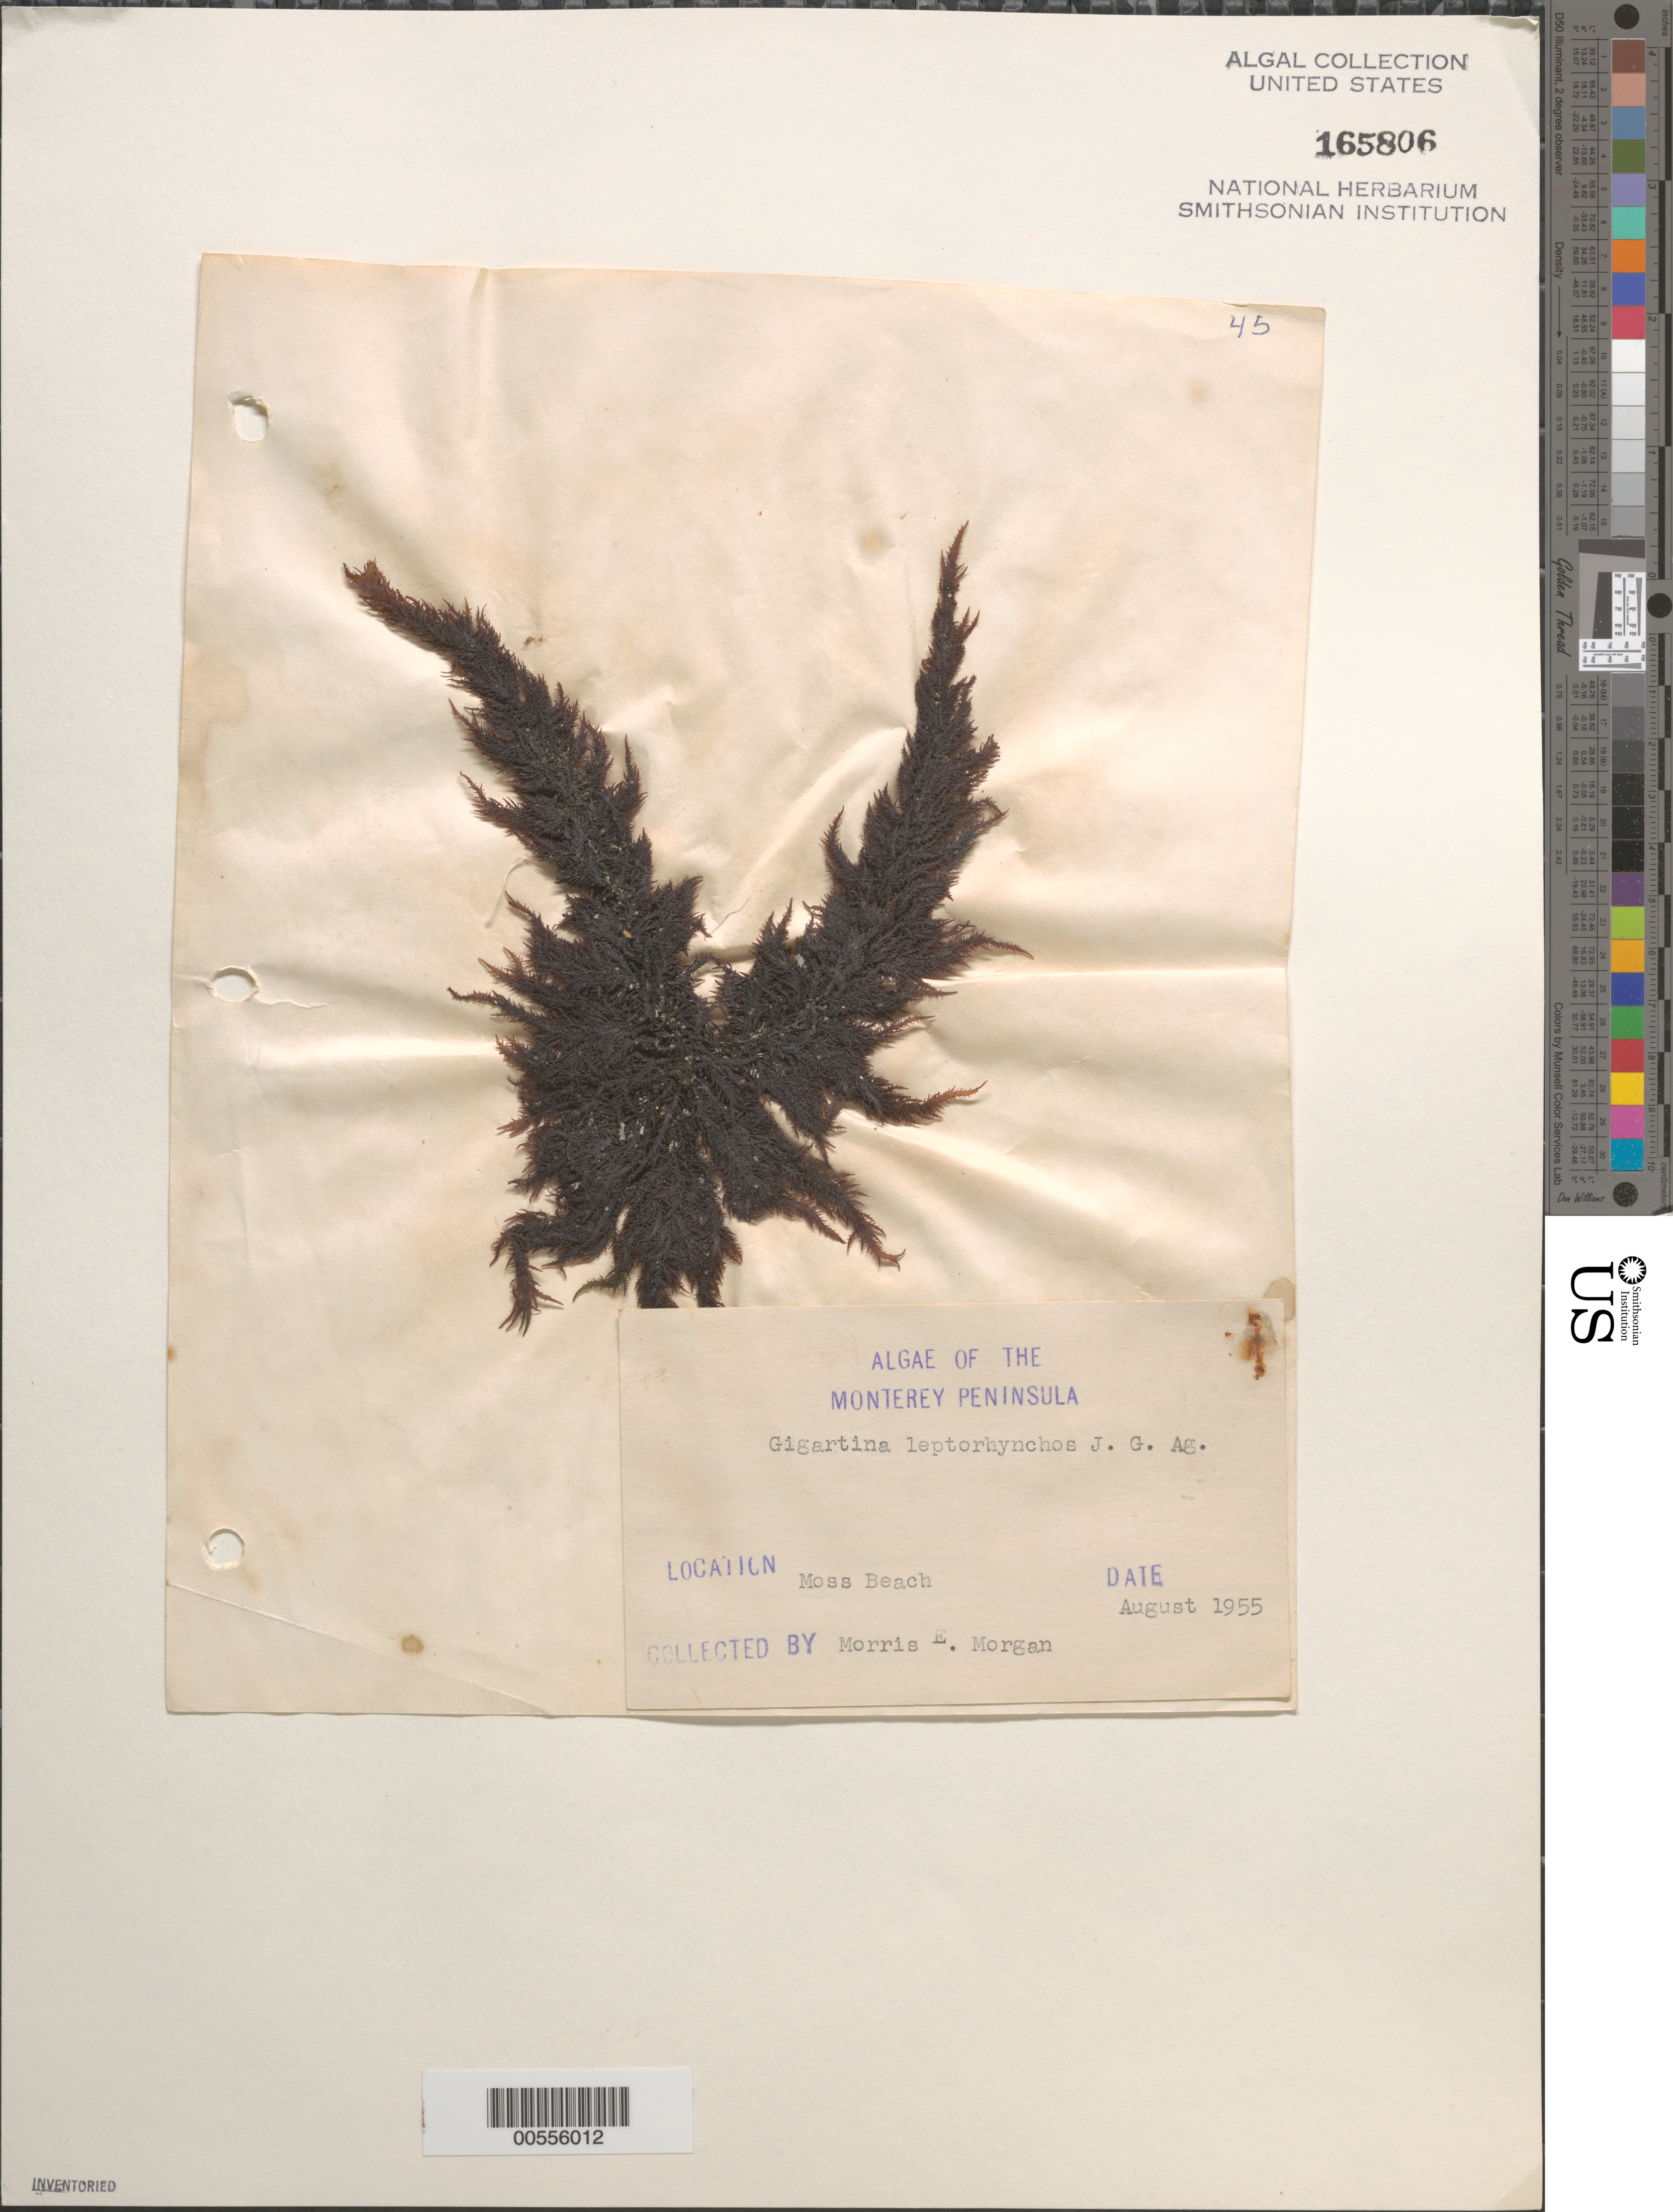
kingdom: Plantae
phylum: Rhodophyta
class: Florideophyceae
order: Gigartinales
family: Gigartinaceae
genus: Mazzaella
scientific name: Mazzaella leptorhynchos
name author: (J. Agardh) Leister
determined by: Algae name updating Project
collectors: M. Morgan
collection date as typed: Aug 1955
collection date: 1955-08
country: United States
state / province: California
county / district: Monterey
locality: Moss Beach, Monterey Peninsula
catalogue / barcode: US 165806